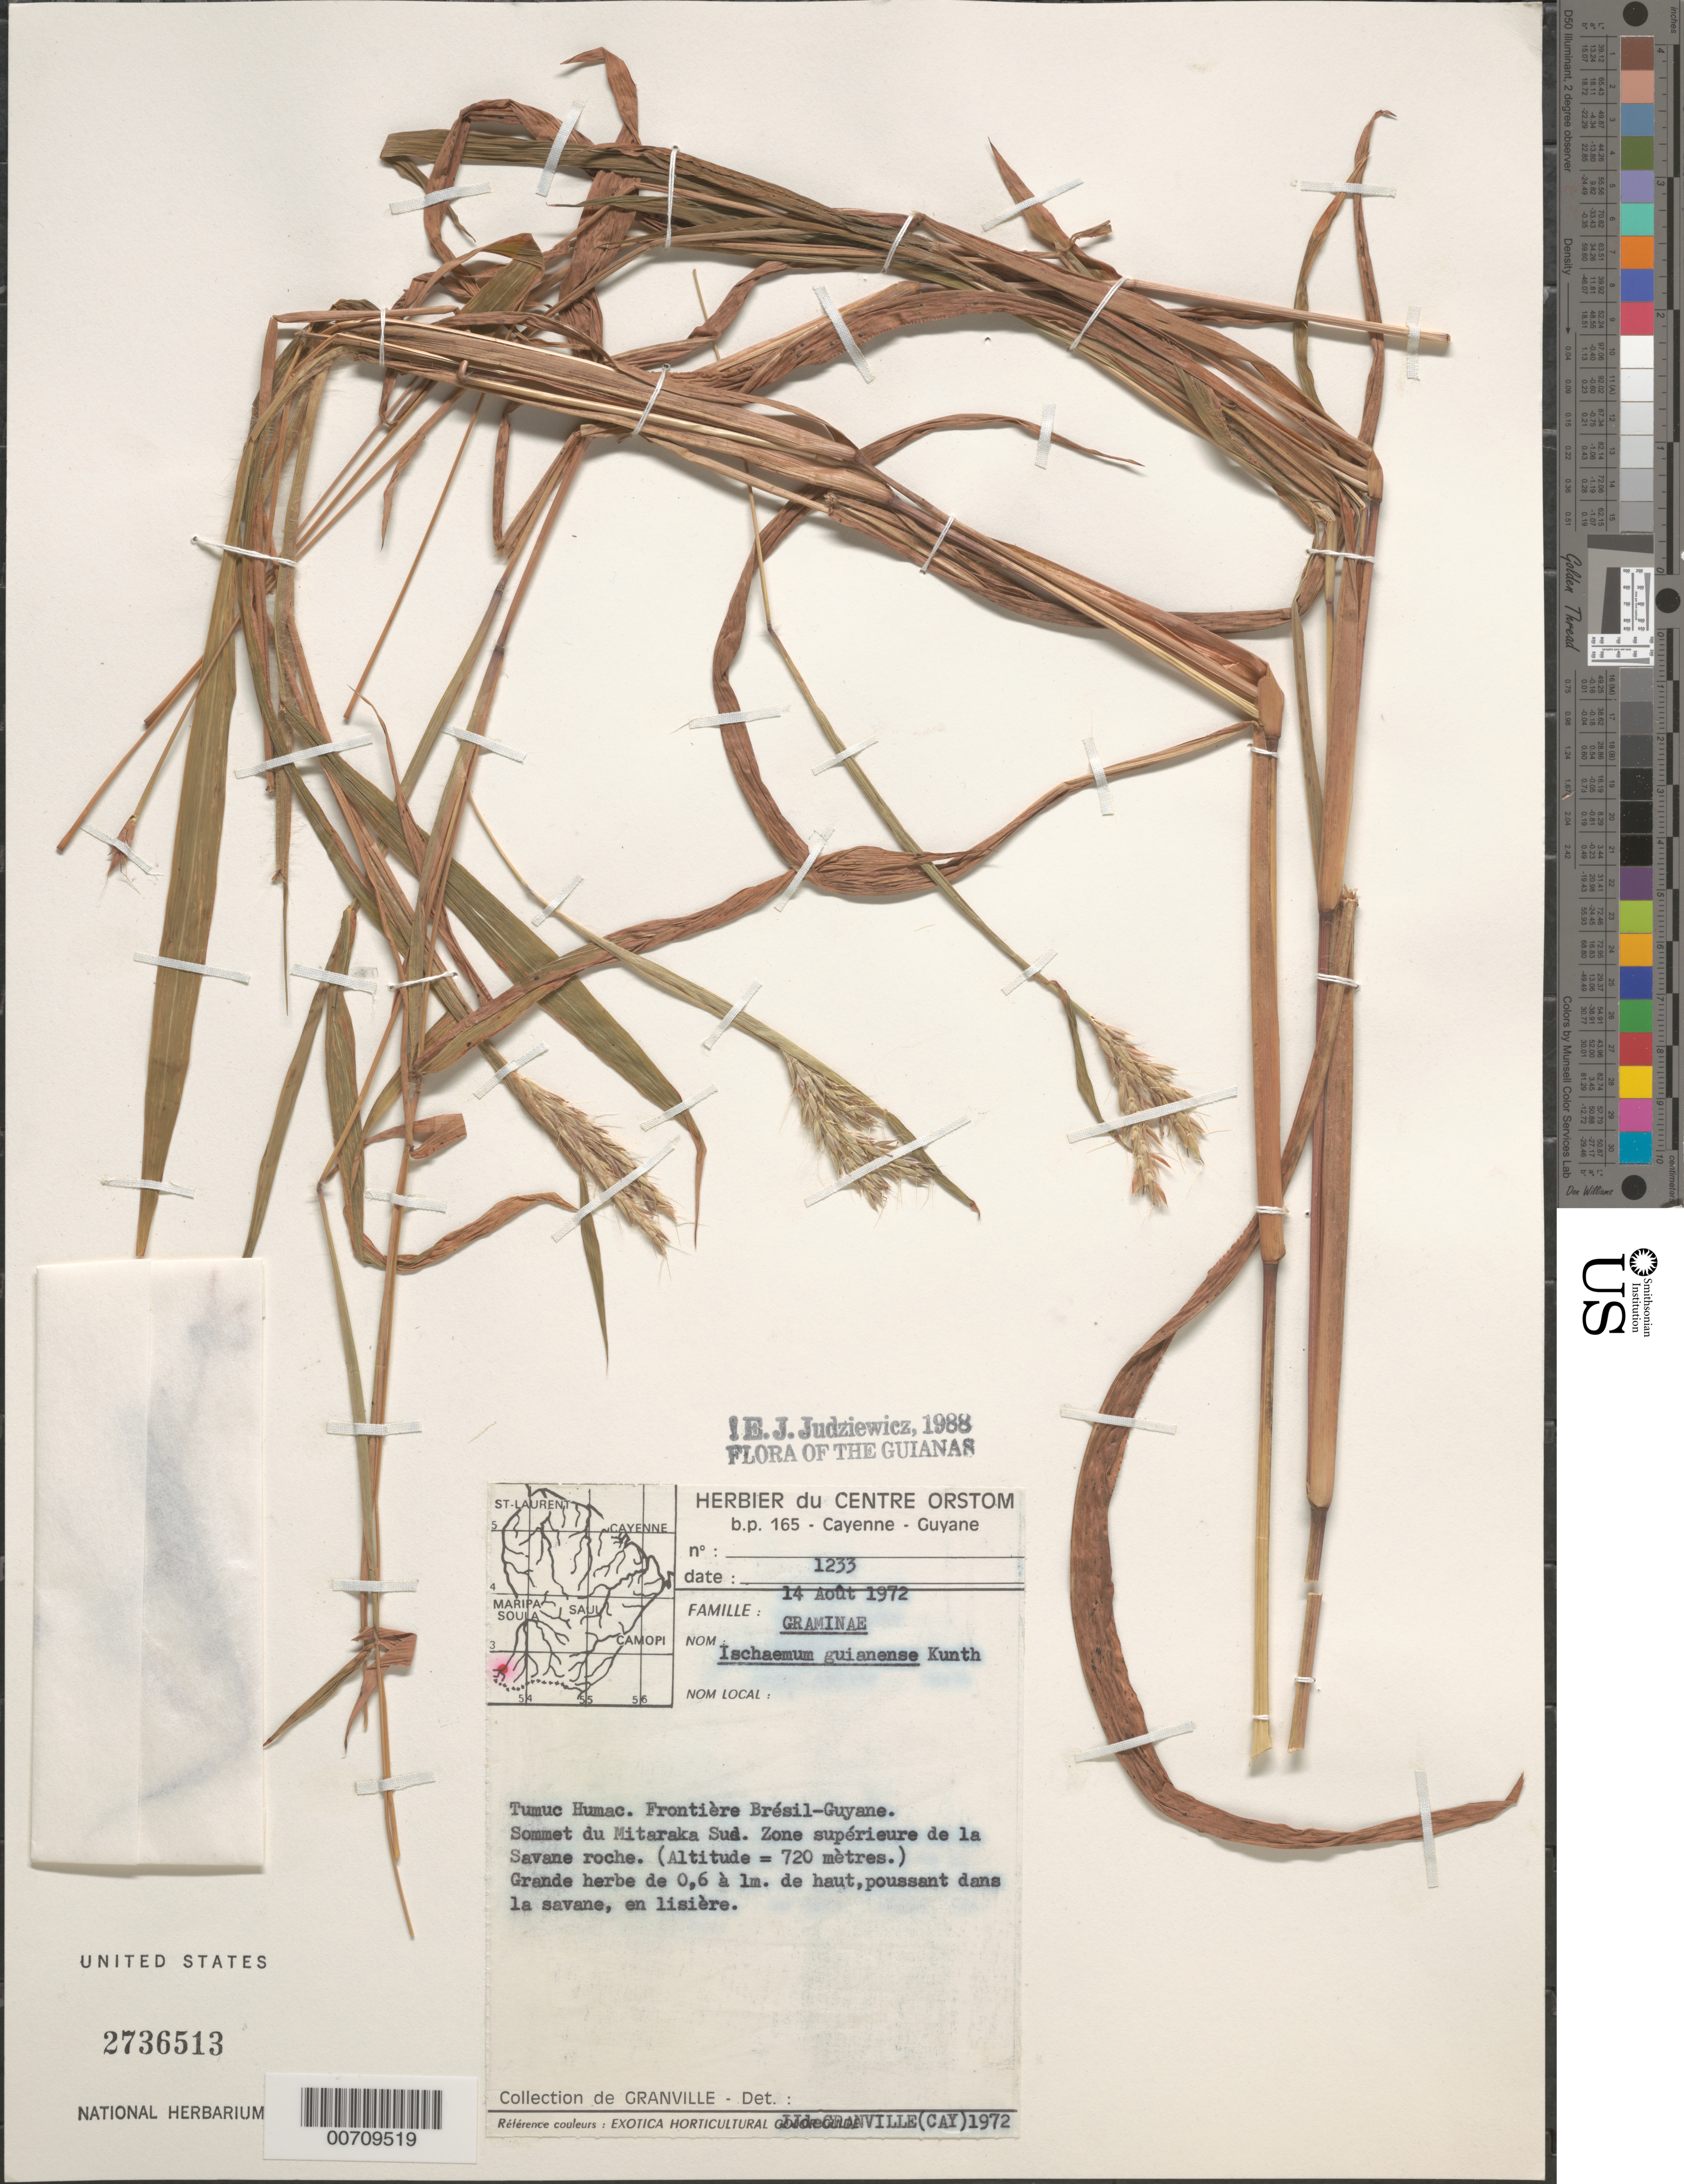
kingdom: Plantae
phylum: Tracheophyta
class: Liliopsida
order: Poales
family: Poaceae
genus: Ischaemum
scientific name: Ischaemum guianense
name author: Kunth ex Hack.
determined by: Judziewicz, E. J.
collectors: J.-J. de Granville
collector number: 1233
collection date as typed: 14-Aug-72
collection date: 1972-08-14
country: French Guiana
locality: Tumuc-Humac, Frontiere Brazil, sommet du Mitaraka Sud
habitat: Zone superiore de la savane roche; poussant dans la savane, en lisière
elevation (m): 720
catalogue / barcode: US 2736513